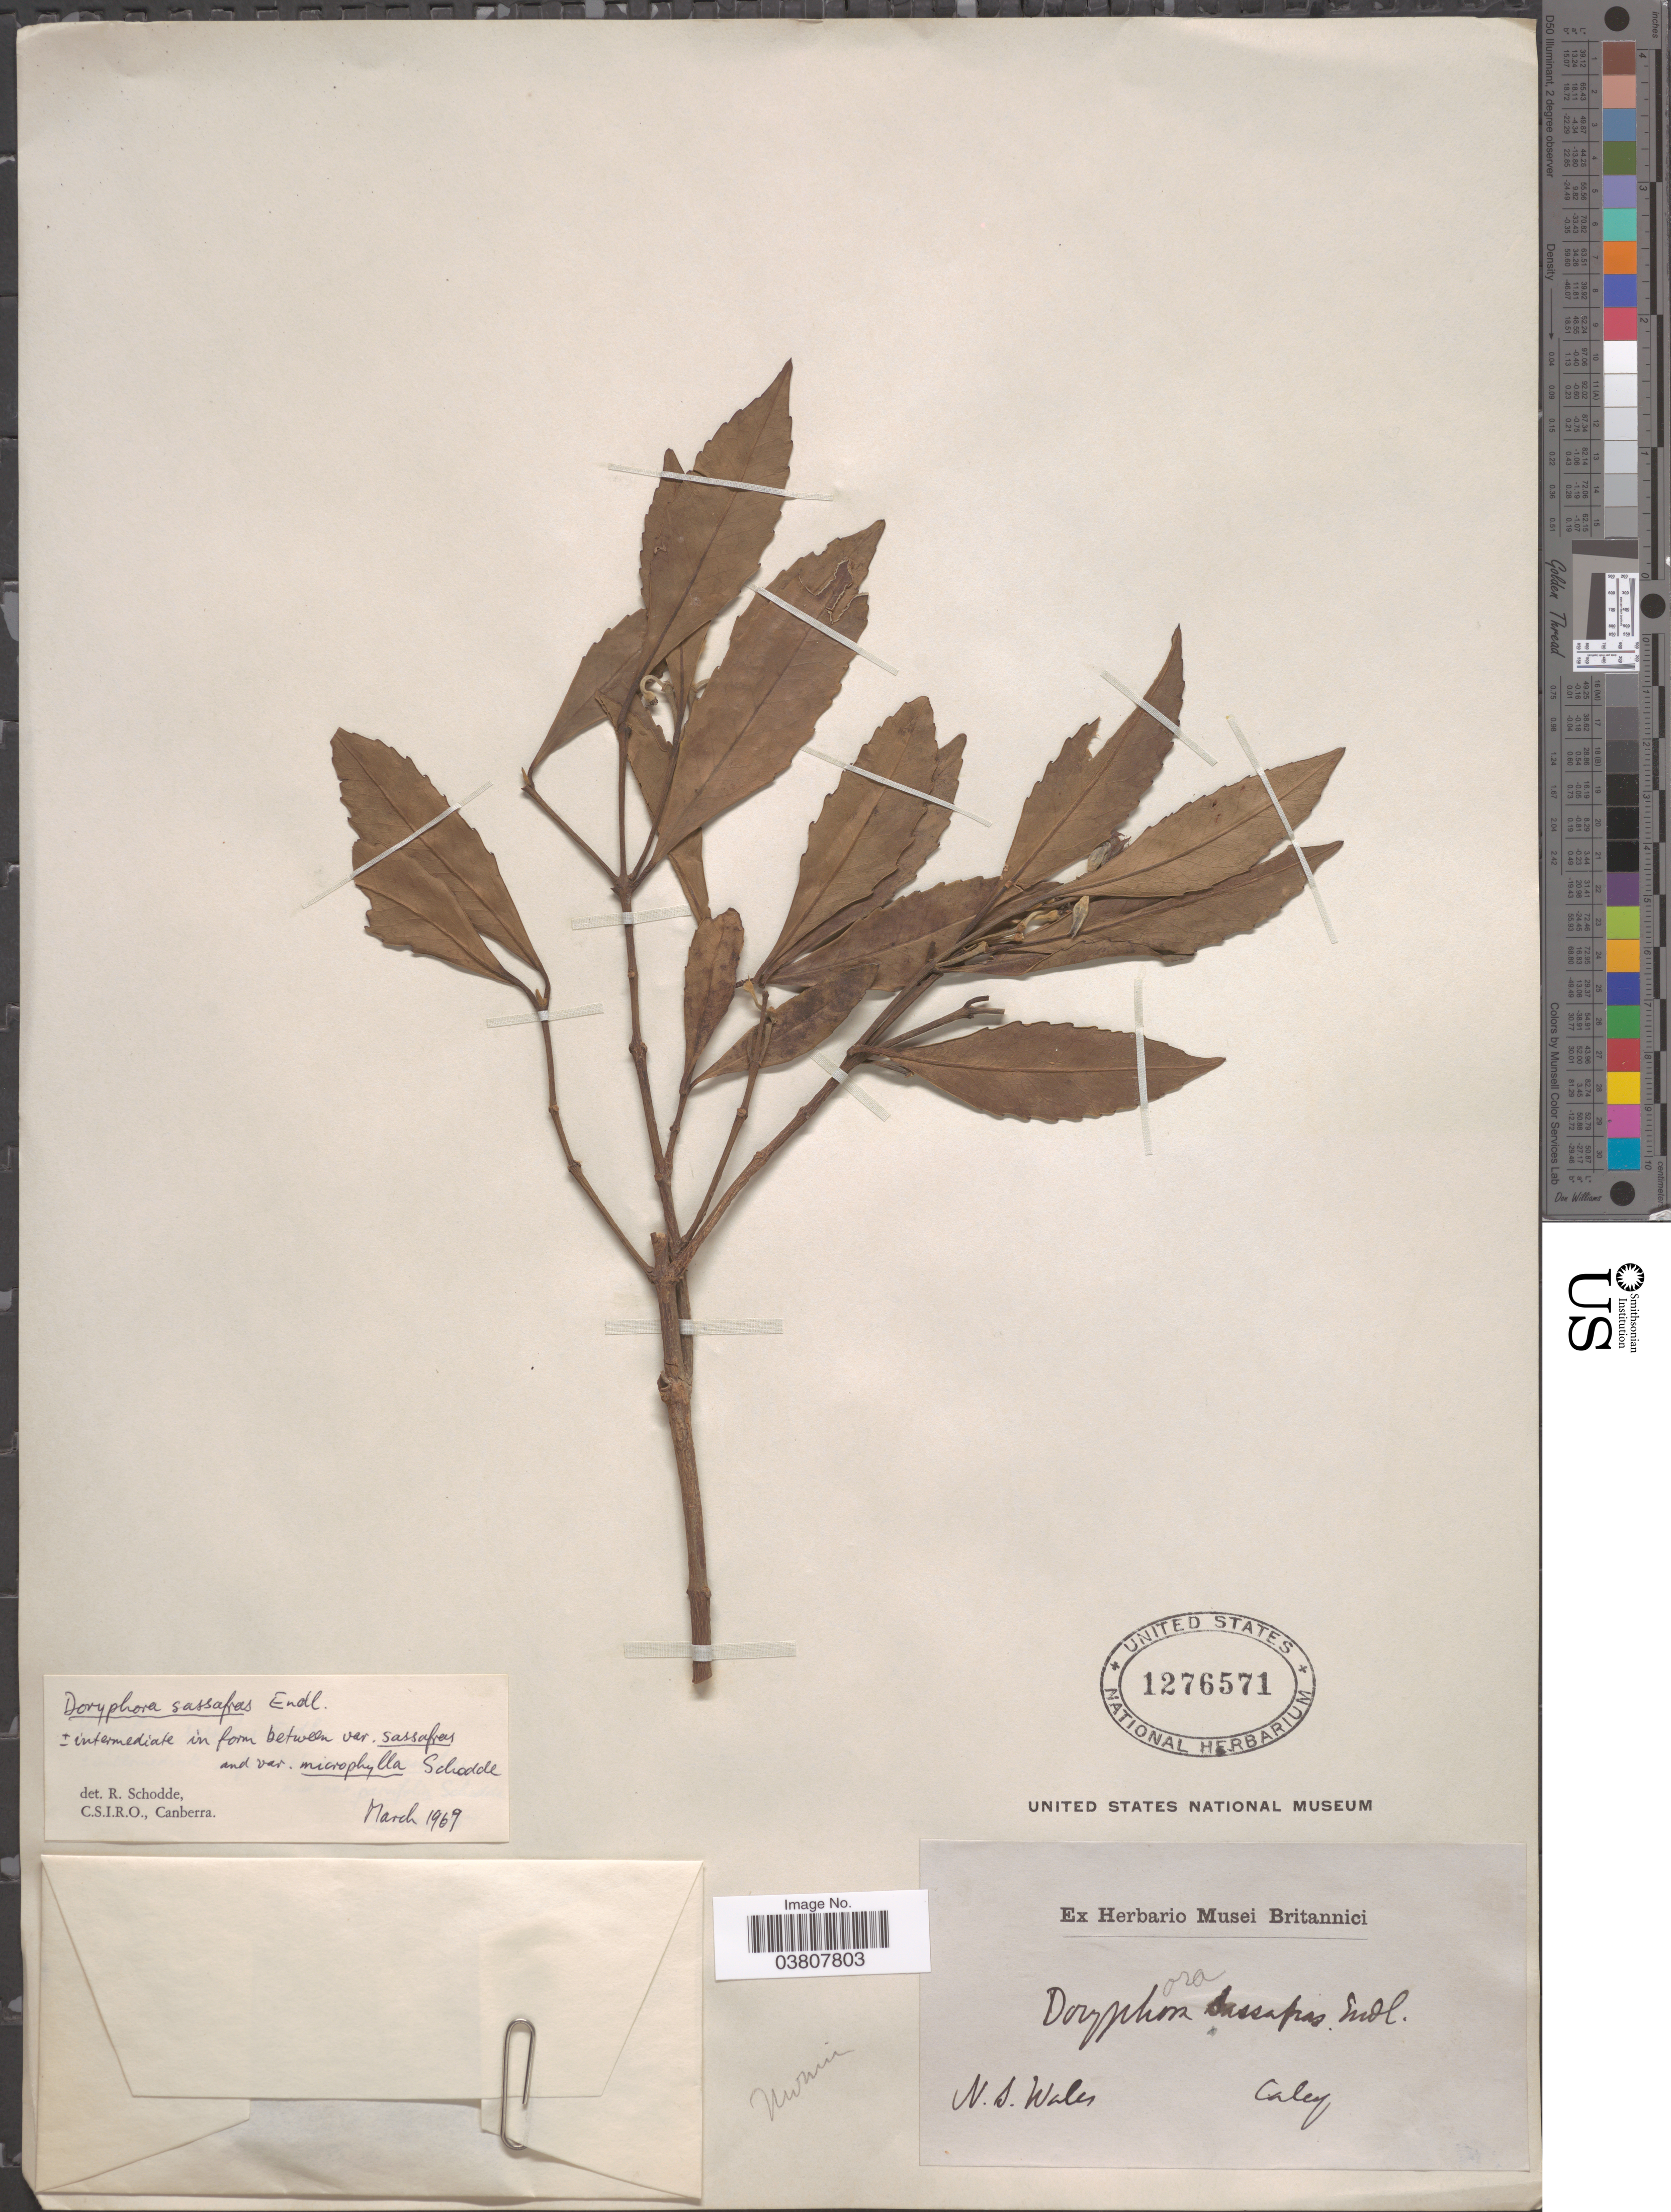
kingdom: Plantae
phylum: Tracheophyta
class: Magnoliopsida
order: Laurales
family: Atherospermataceae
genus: Doryphora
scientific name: Doryphora sassafras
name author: Endl.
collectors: -. Caley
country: Australia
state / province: New South Wales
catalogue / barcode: US 1276571